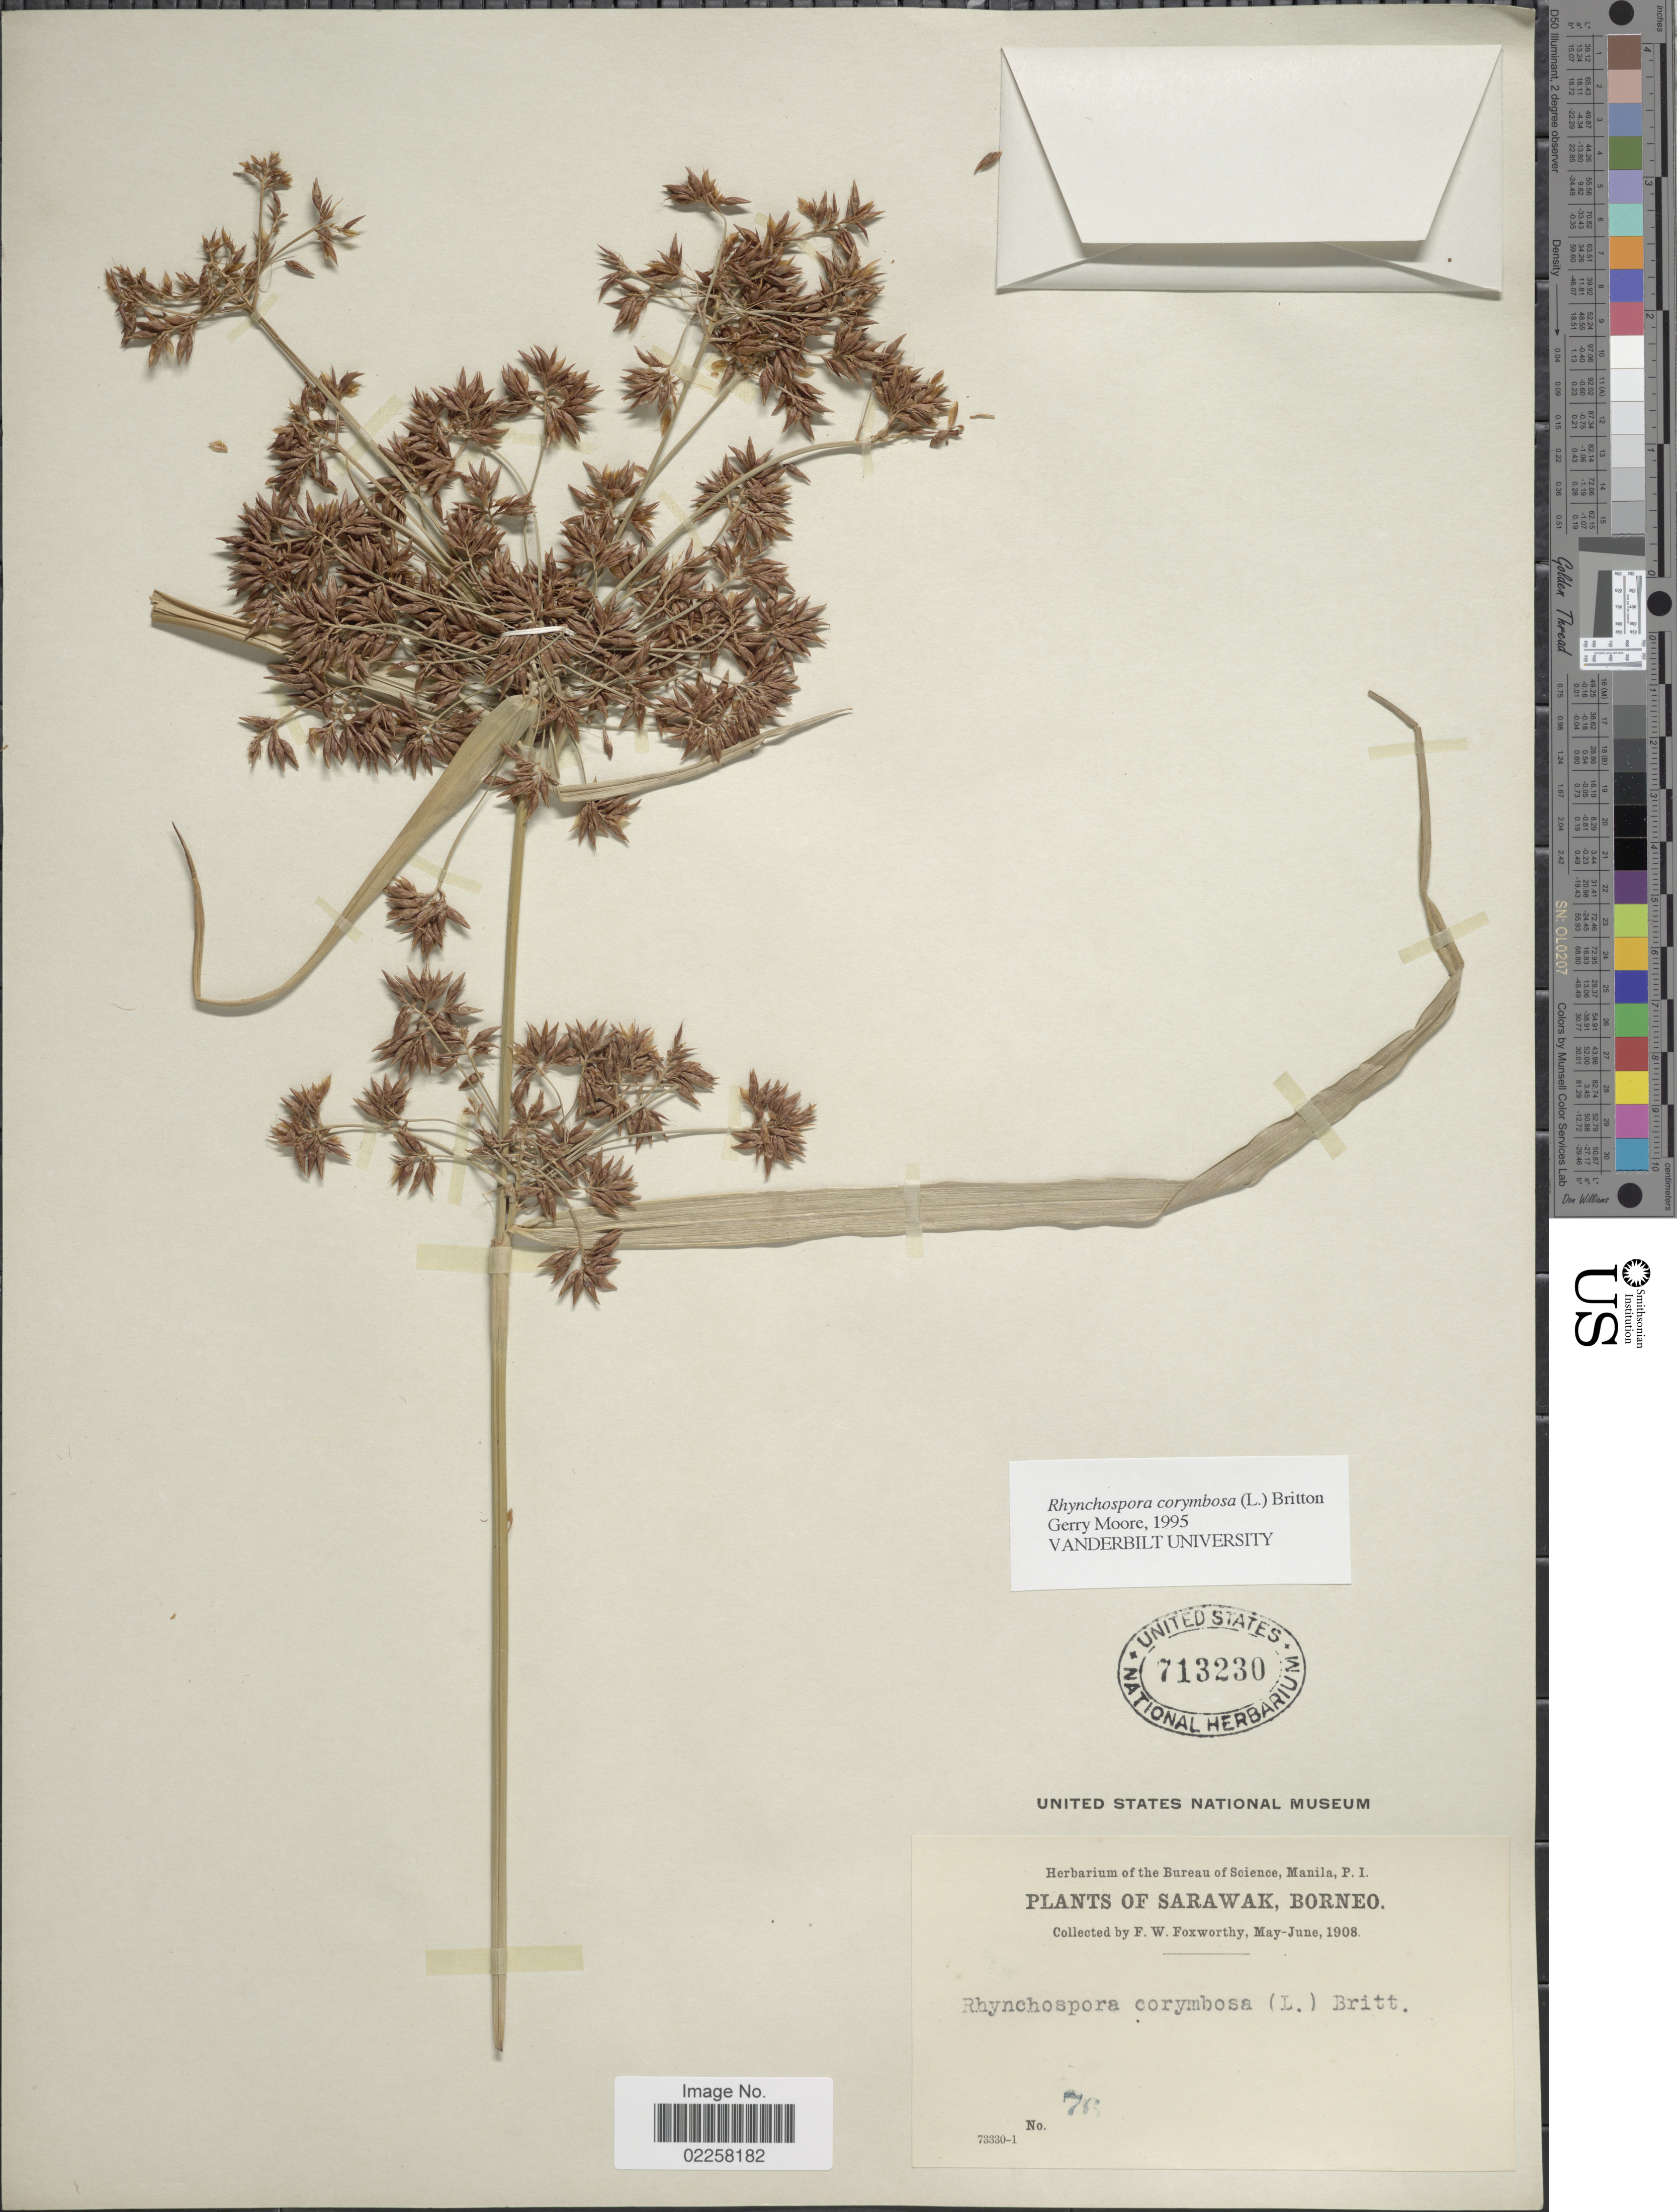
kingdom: Plantae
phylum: Tracheophyta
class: Liliopsida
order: Poales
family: Cyperaceae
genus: Rhynchospora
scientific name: Rhynchospora corymbosa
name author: (L.) Britton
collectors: F. W. Foxworthy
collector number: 76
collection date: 1908-05/1908-06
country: Malaysia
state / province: Sarawak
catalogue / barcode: US 713230